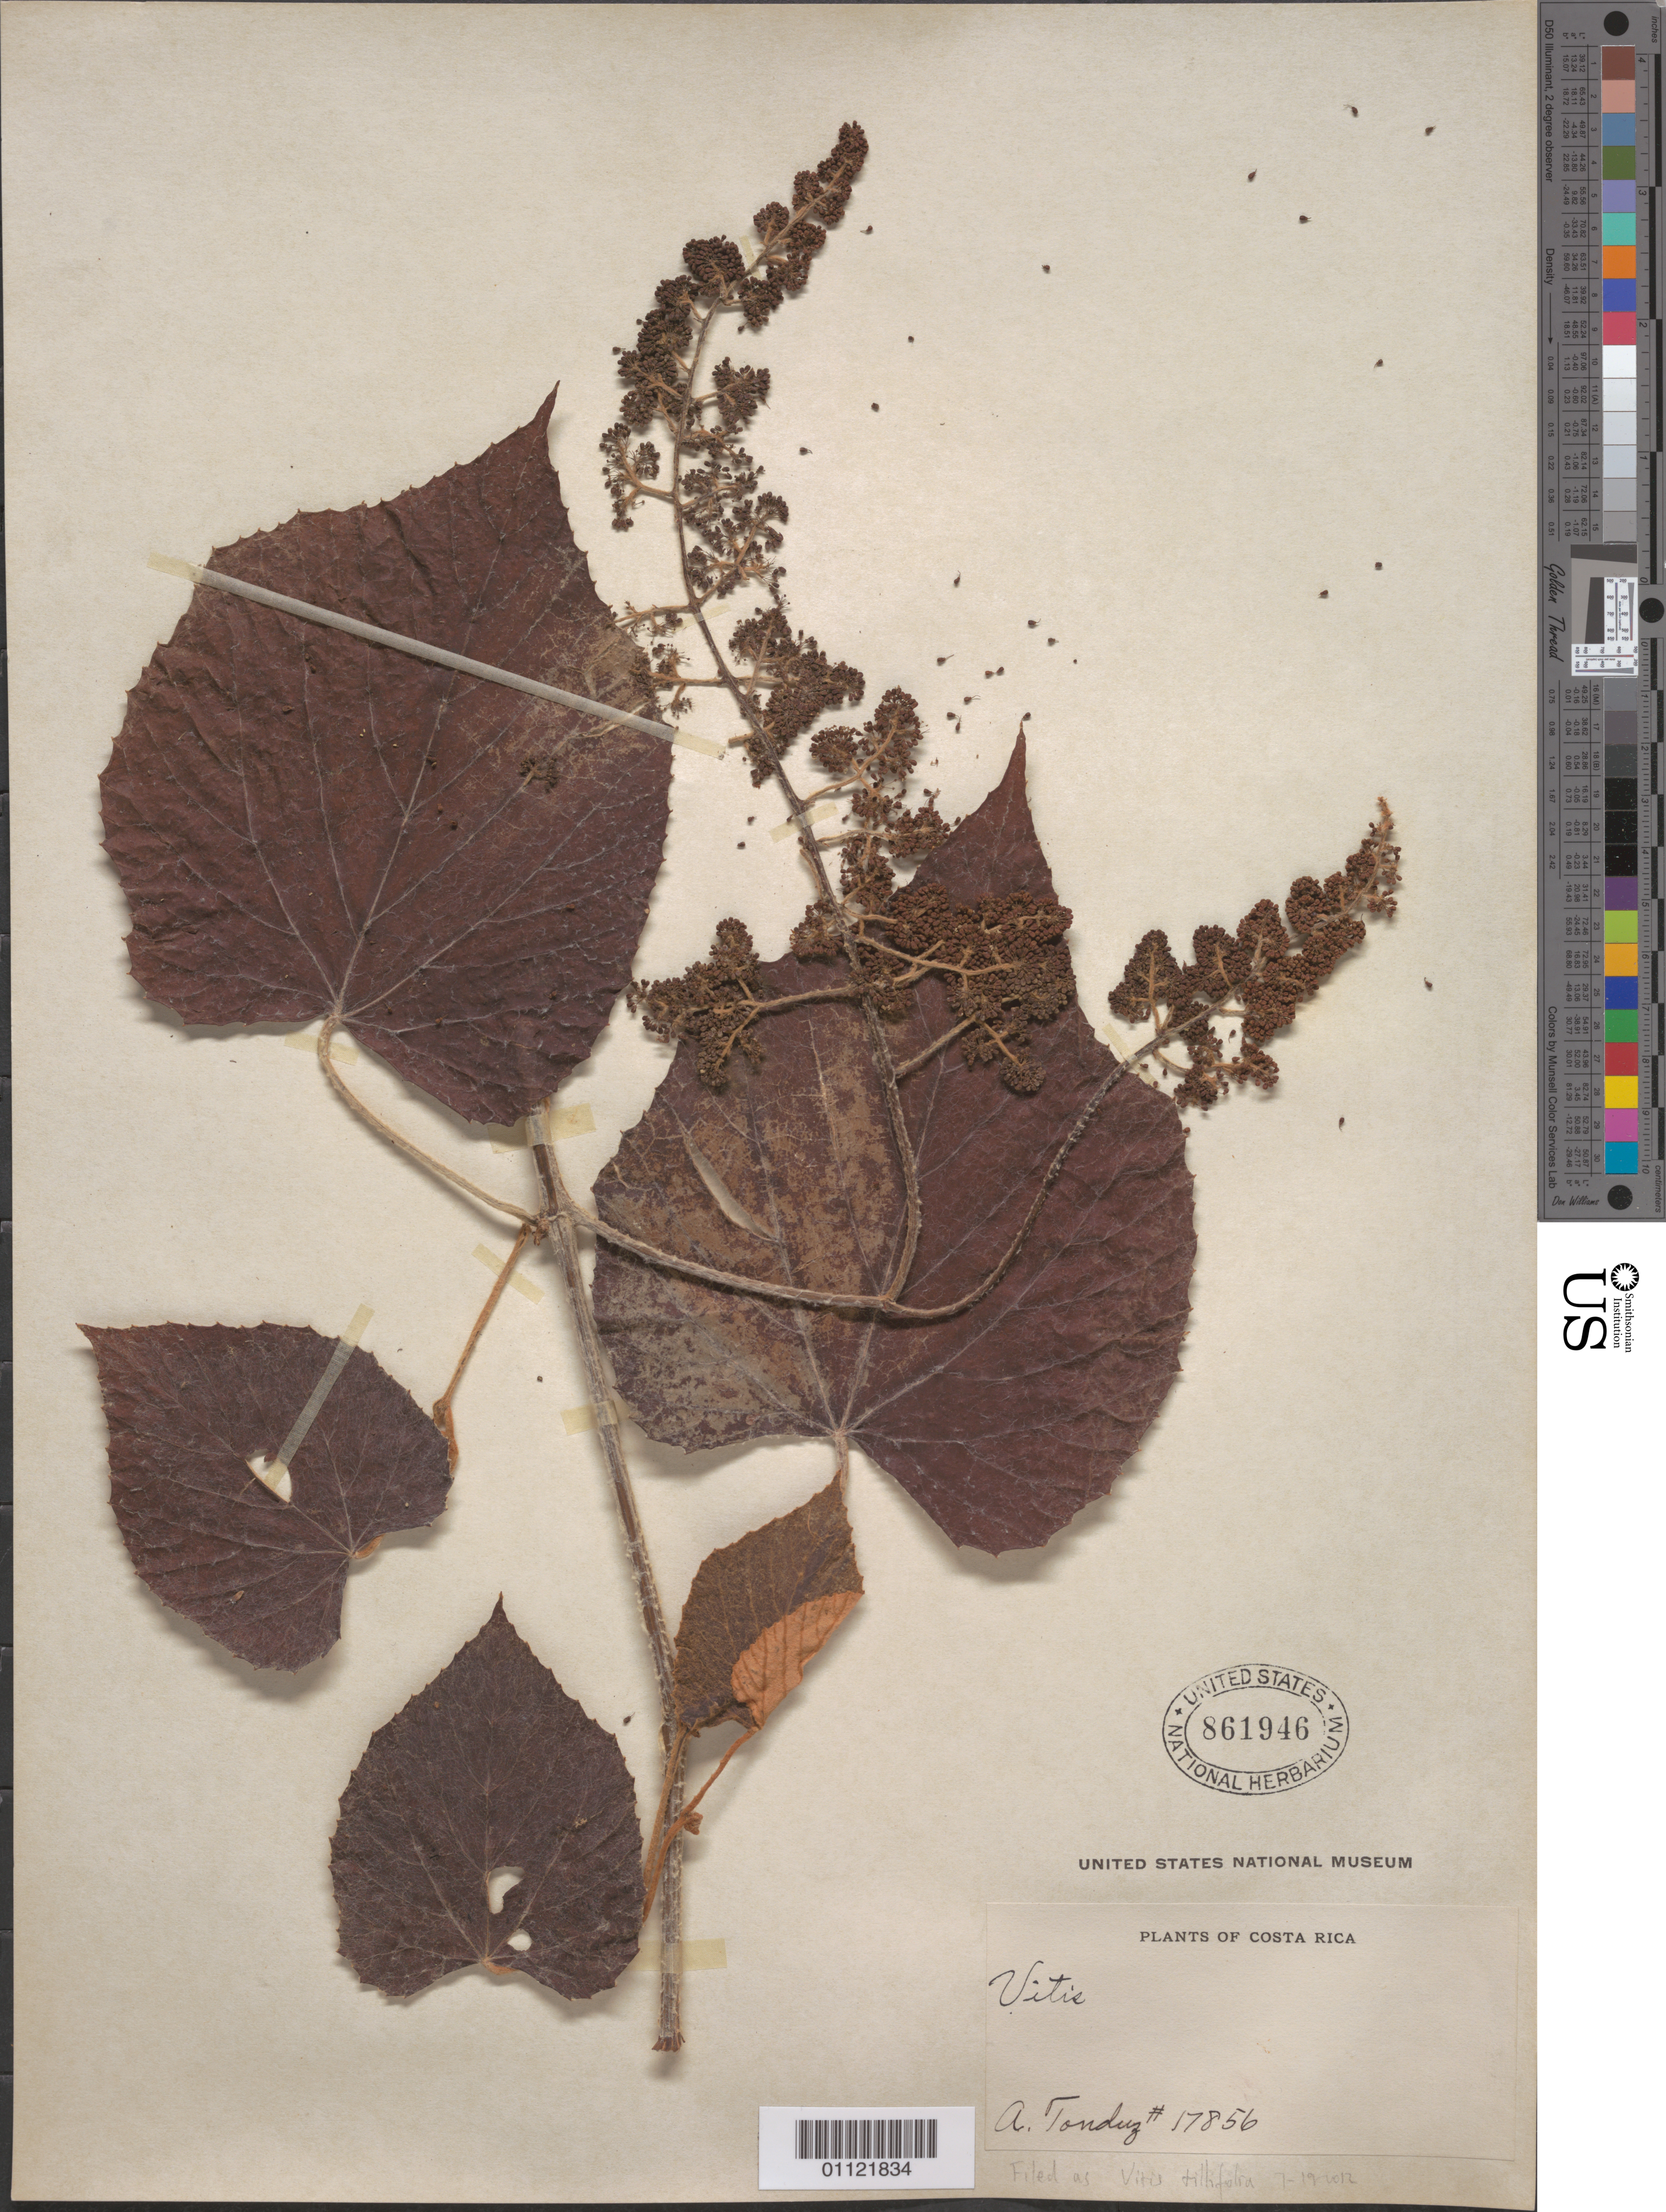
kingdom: Plantae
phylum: Tracheophyta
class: Magnoliopsida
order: Vitales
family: Vitaceae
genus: Vitis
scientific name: Vitis tiliifolia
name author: Humb. & Bonpl. ex Schult.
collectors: A. Tonduz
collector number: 17856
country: Costa Rica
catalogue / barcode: US 861946